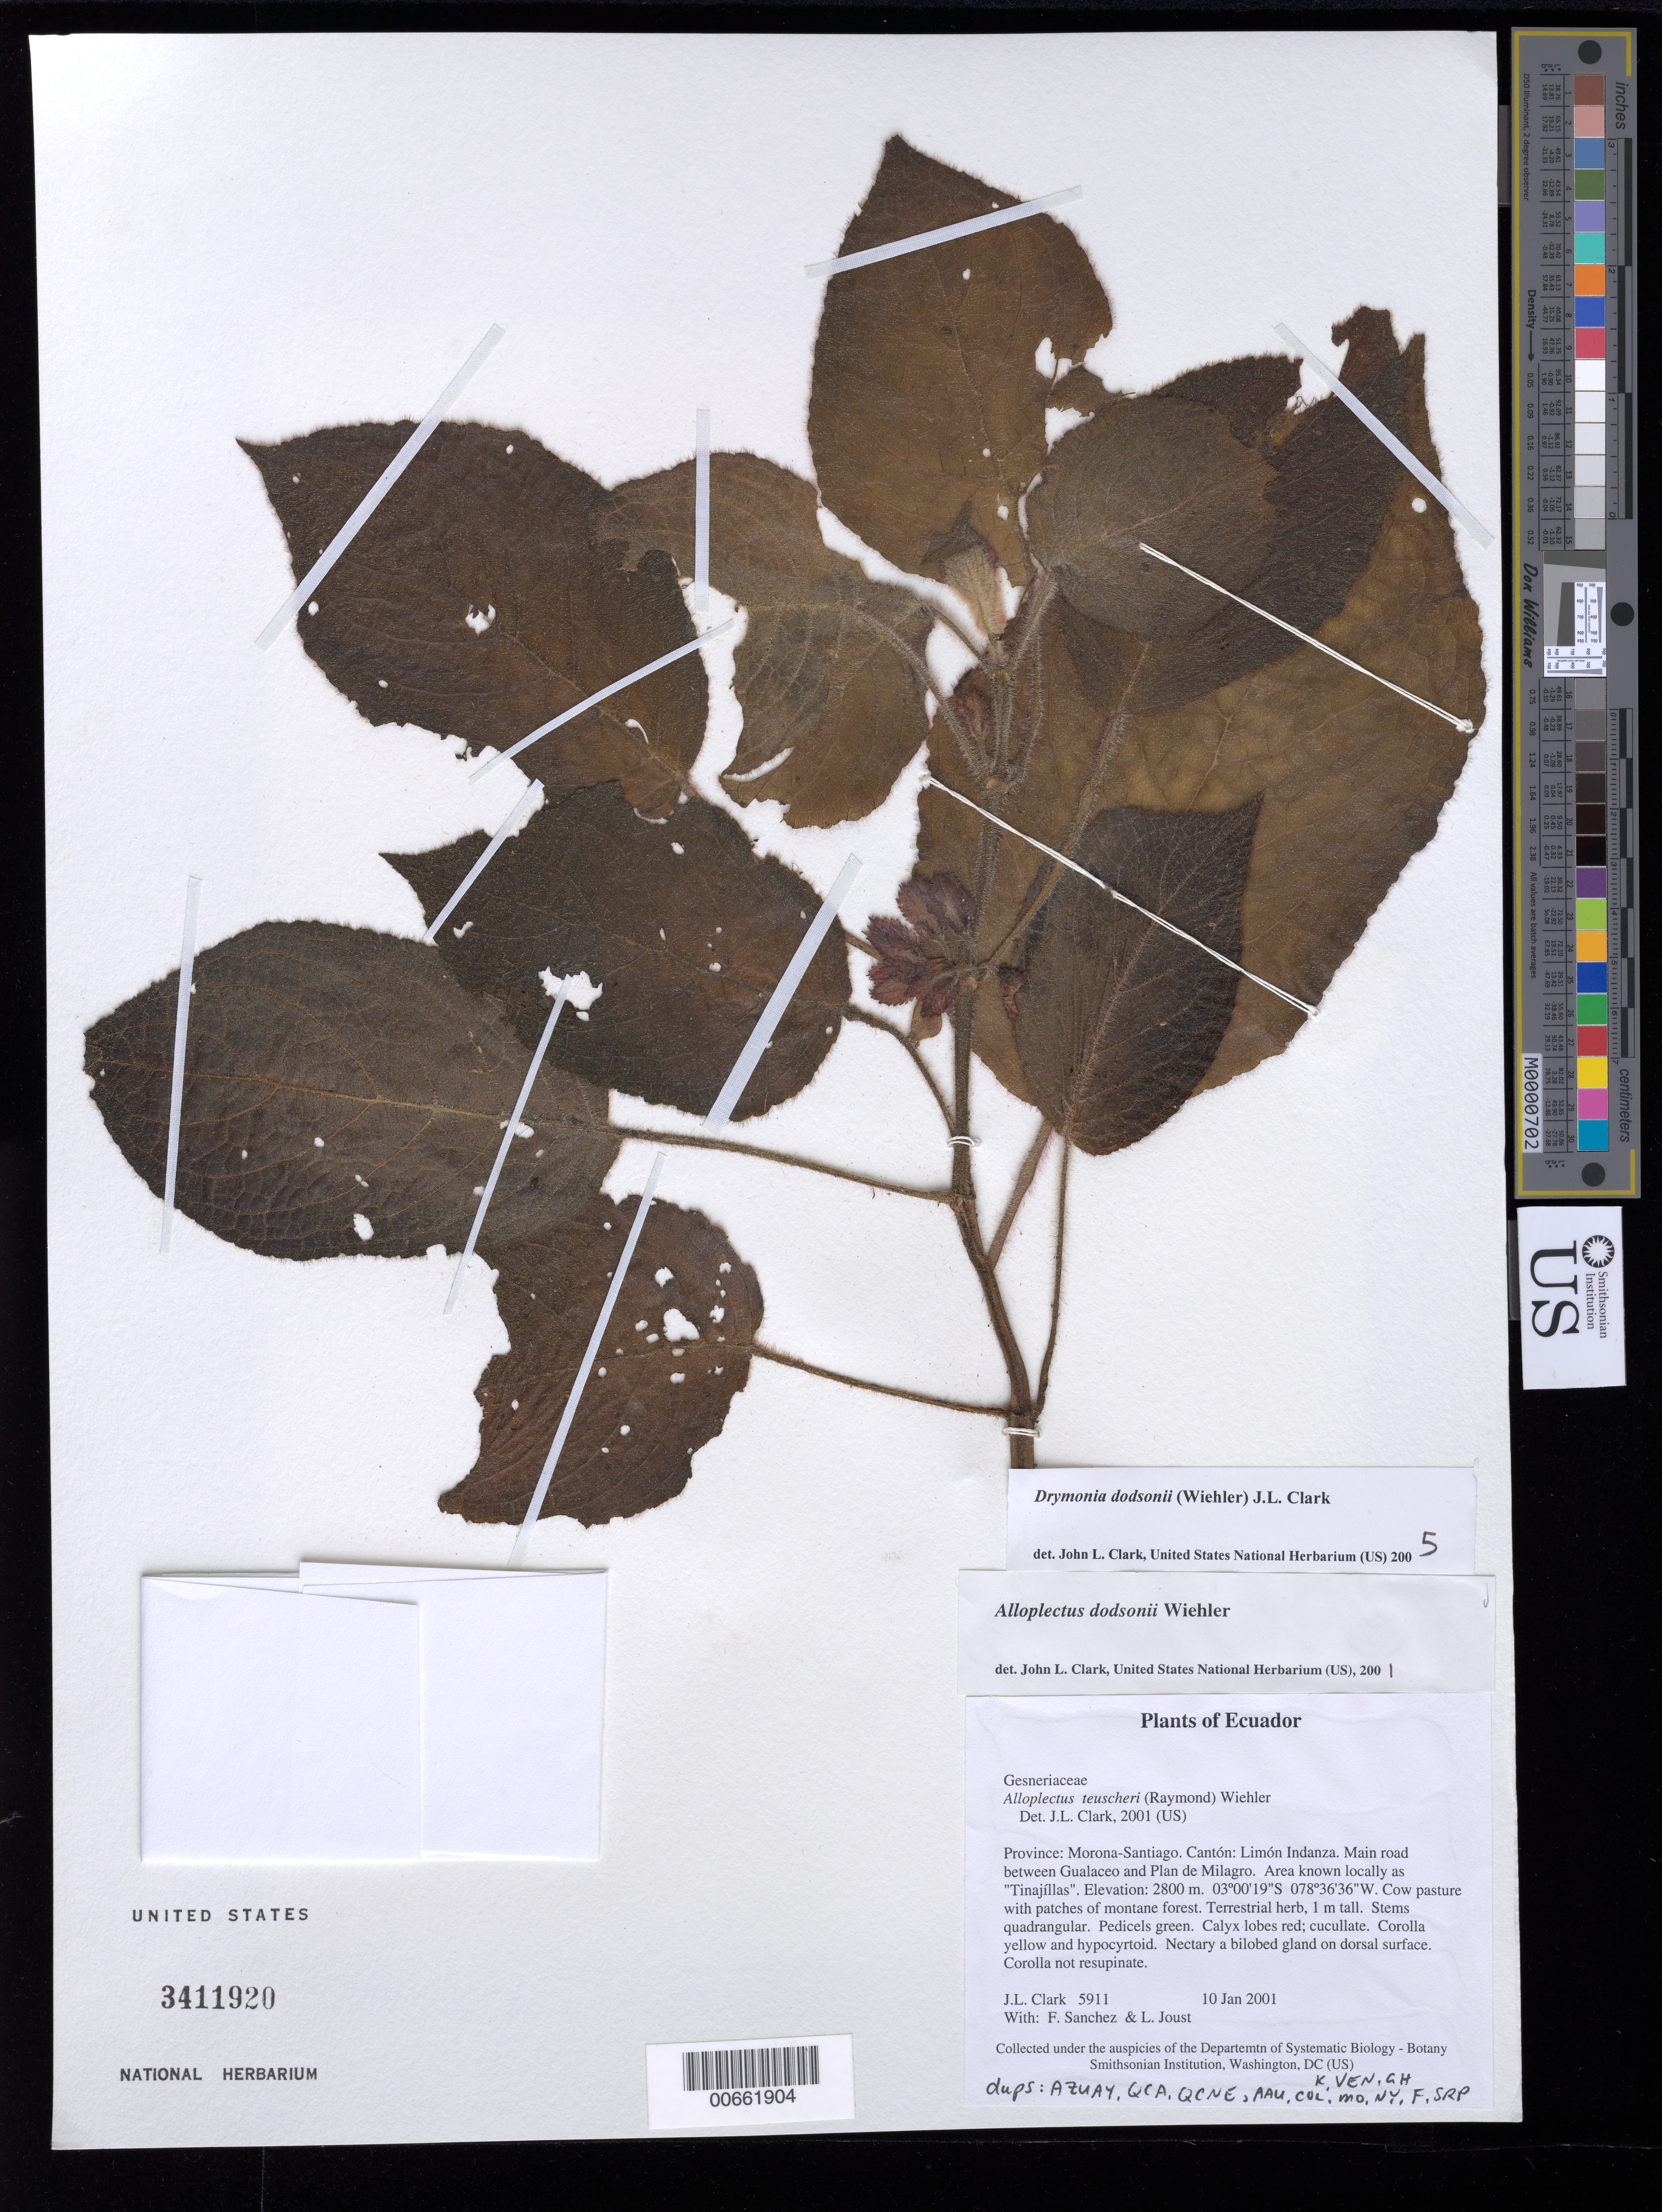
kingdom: Plantae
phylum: Tracheophyta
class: Magnoliopsida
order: Lamiales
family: Gesneriaceae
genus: Drymonia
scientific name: Drymonia dodsonii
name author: (Wiehler) J.L. Clark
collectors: J. L. Clark, F. Sanchez & L. Jost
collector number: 5911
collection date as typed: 10 Jan 2001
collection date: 2001-01-10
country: Ecuador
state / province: Morona-Santiago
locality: Cantón: Limón Indanza. Main road between Gualaceo and Plan de Milagro. Area known locally as "Tinajíllas"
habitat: Cow pasture with patches of montane forest.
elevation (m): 2800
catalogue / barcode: US 3411920